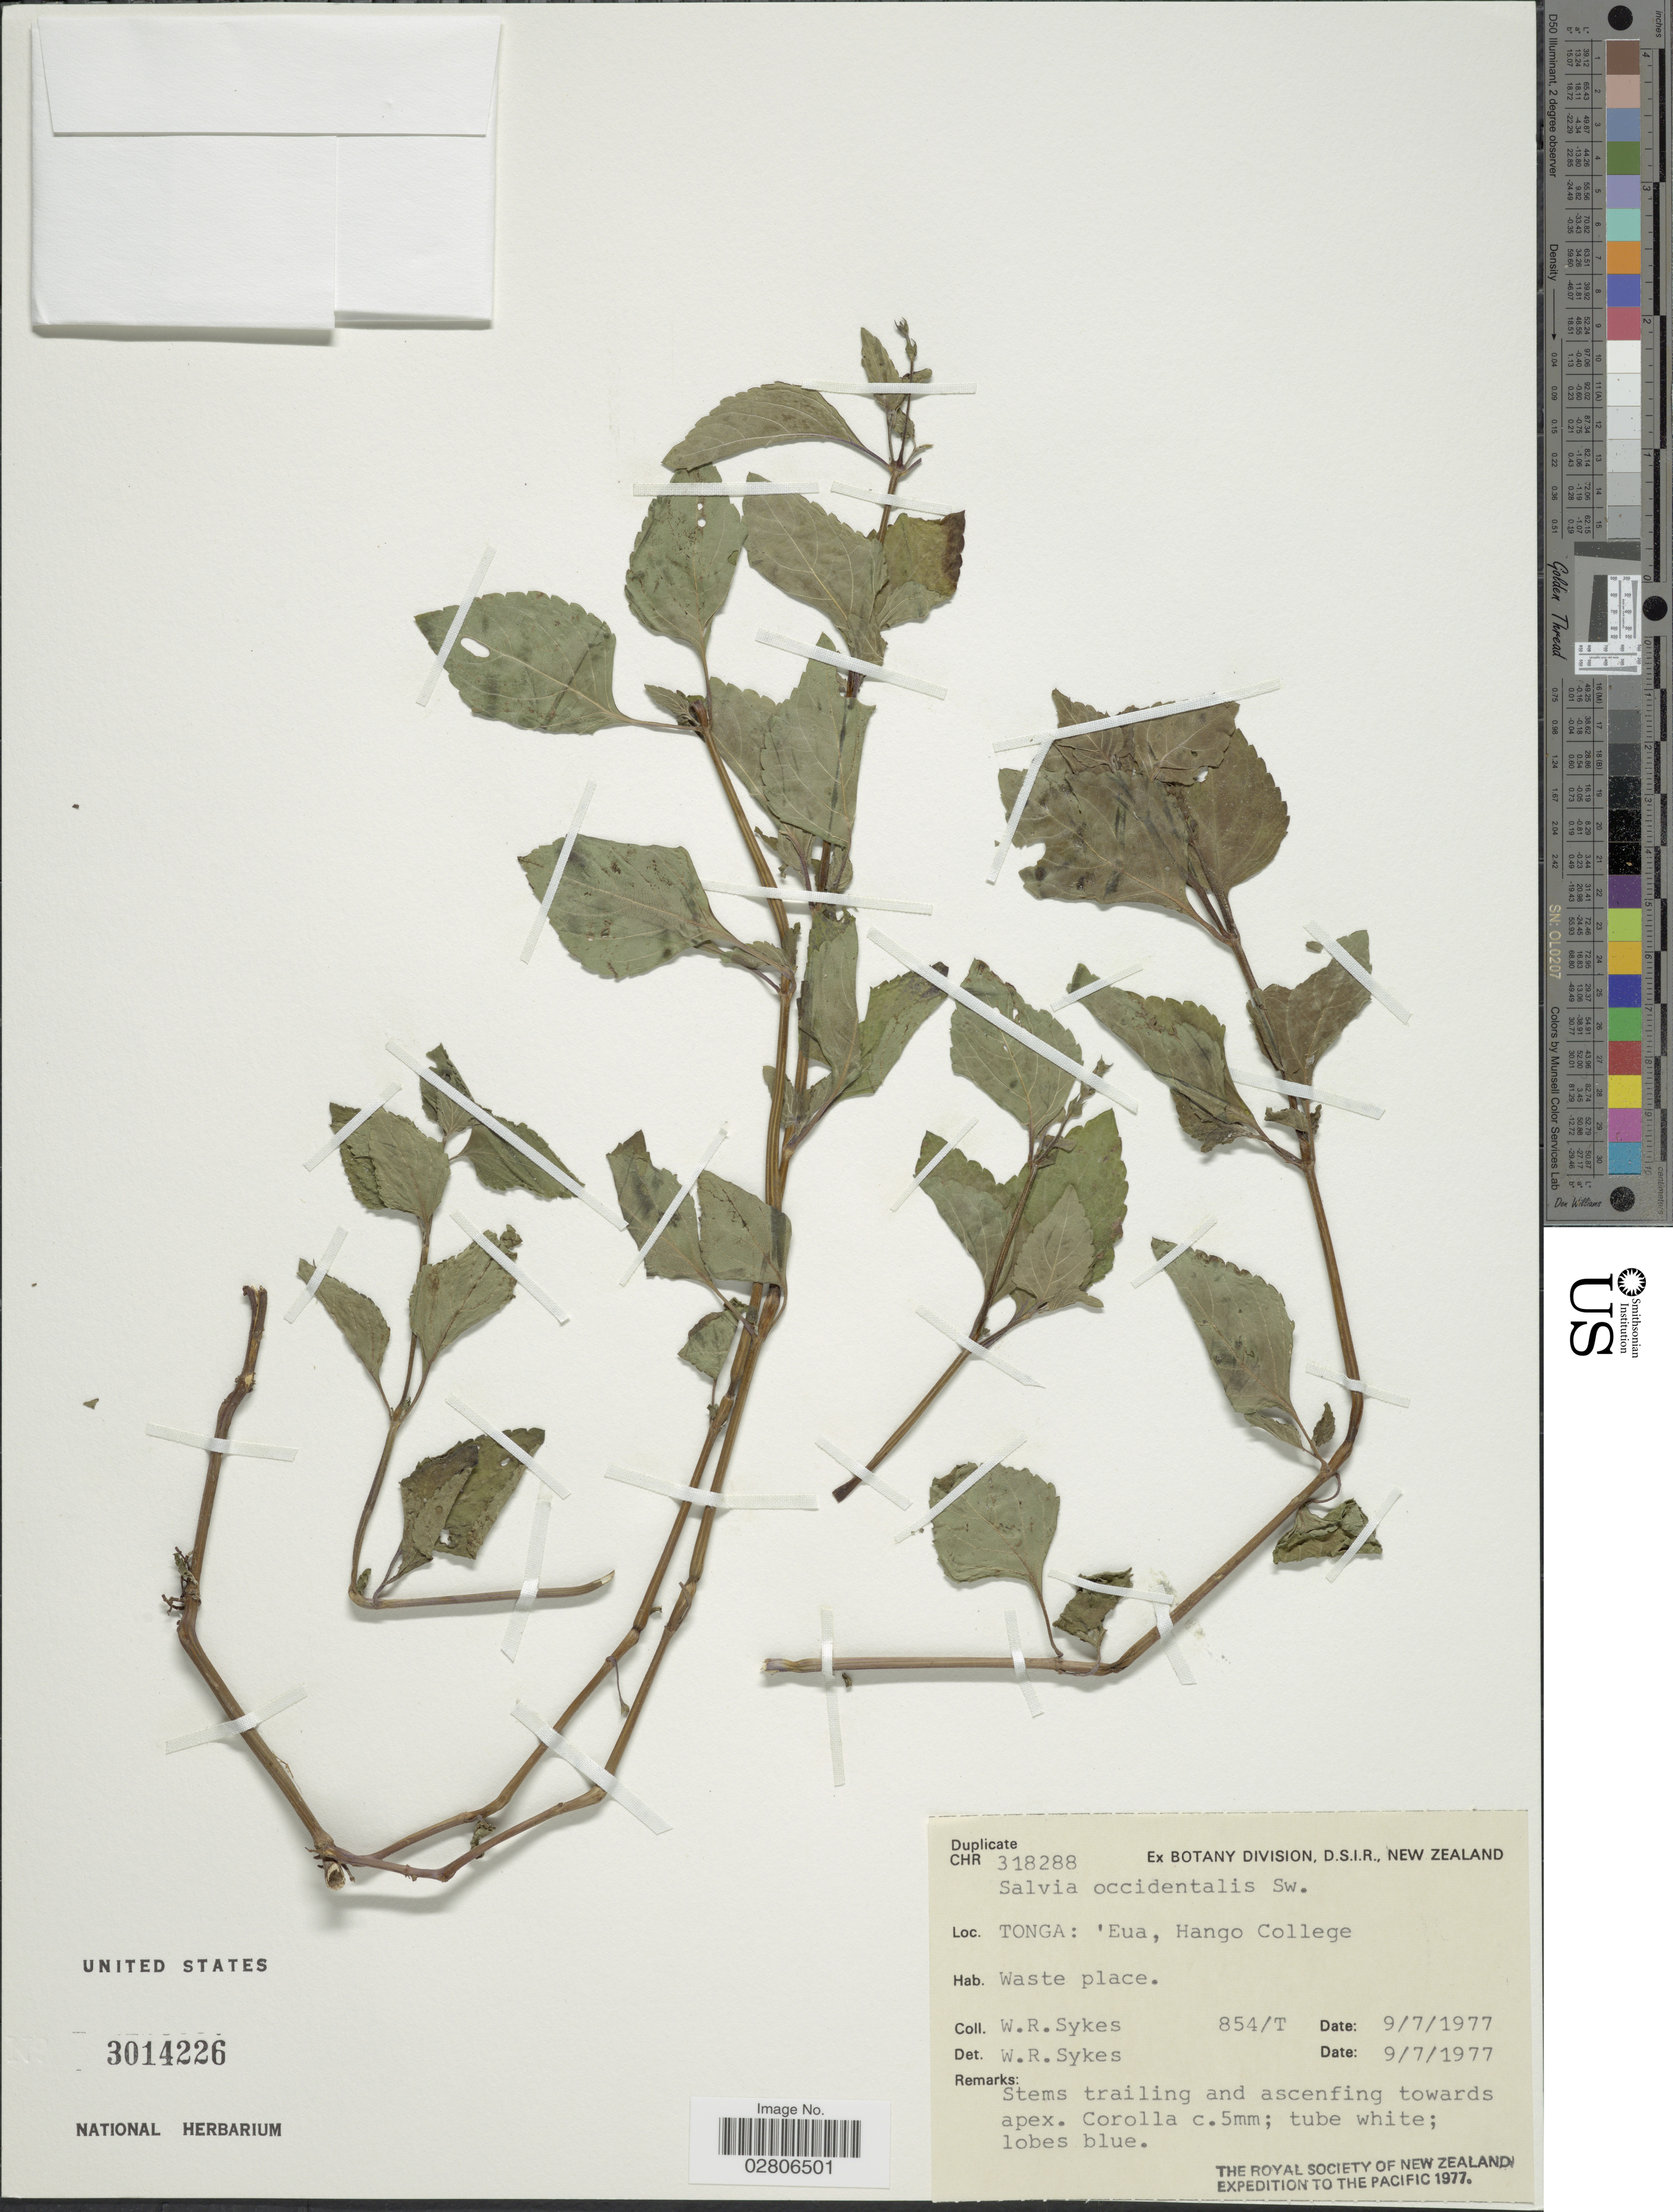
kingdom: Plantae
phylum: Tracheophyta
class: Magnoliopsida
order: Lamiales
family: Lamiaceae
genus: Salvia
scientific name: Salvia occidentalis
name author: Sw.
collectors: W. R. Sykes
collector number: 854/T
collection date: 1977-07-09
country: Tonga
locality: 'Eua, Hango College.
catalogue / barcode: US 3014226